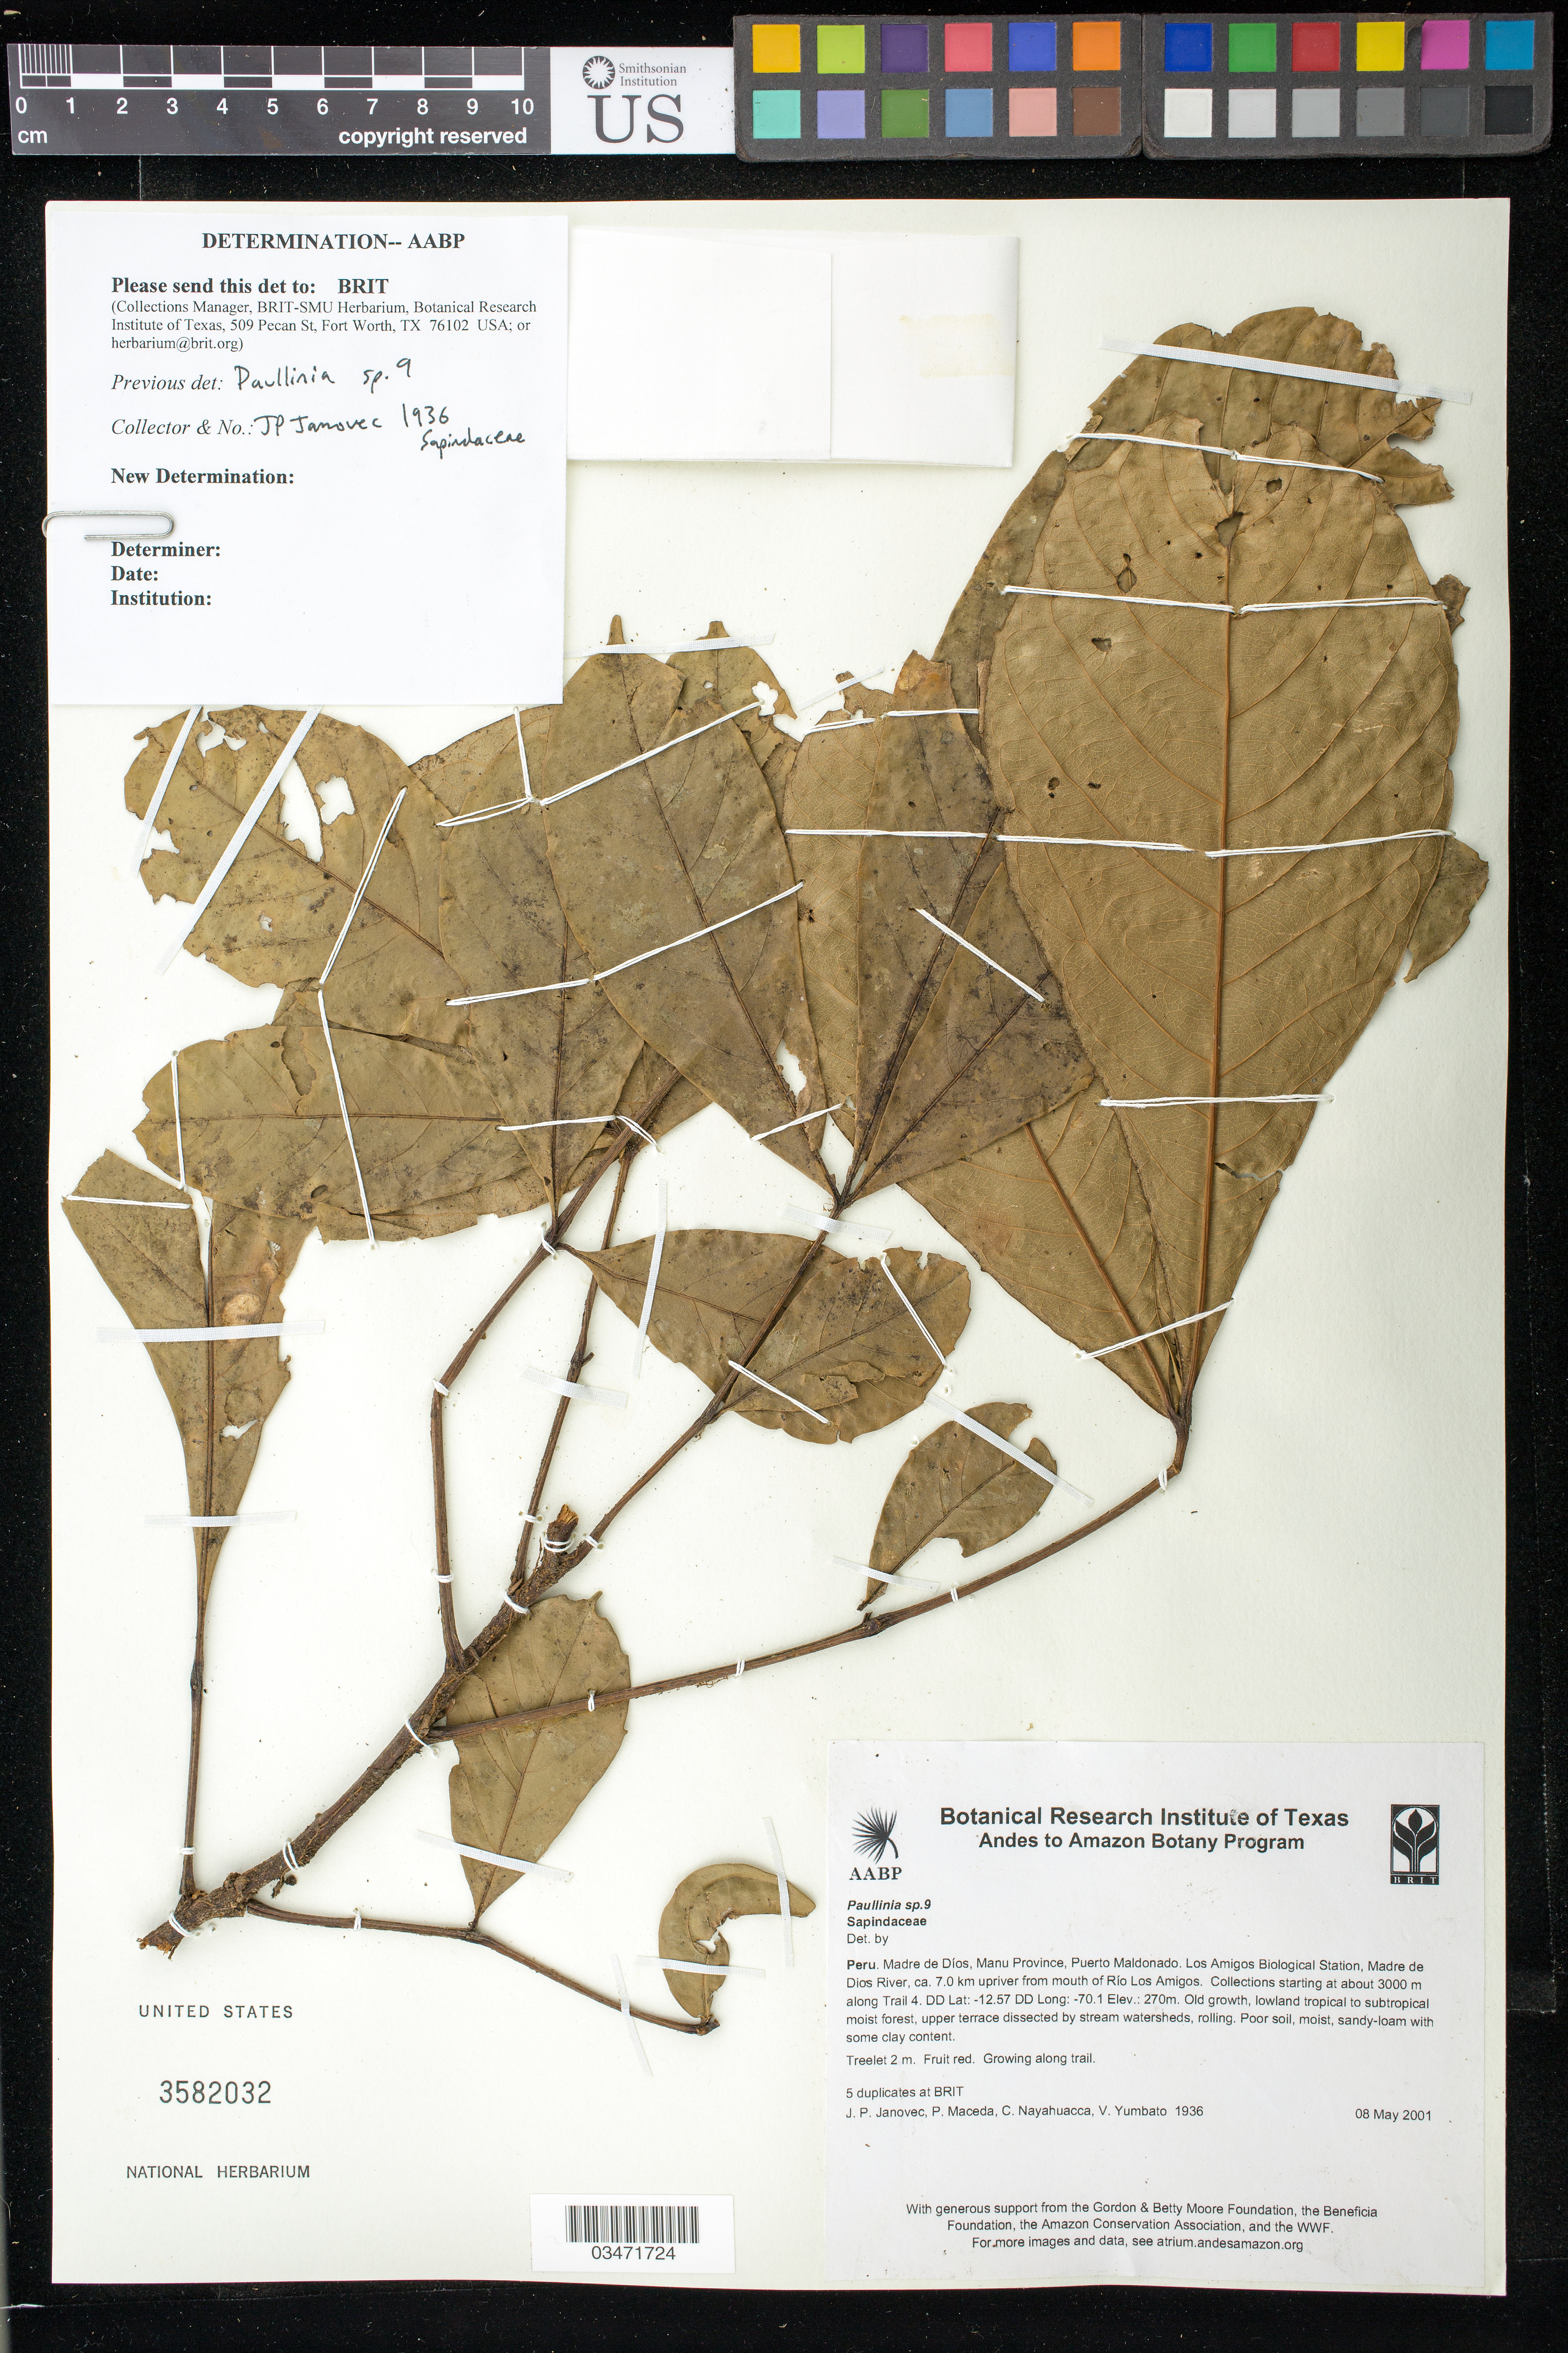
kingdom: Plantae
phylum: Tracheophyta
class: Magnoliopsida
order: Sapindales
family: Sapindaceae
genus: Paullinia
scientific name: Paullinia cuneata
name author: Radlk.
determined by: Acevedo-Rodriguez, P., (US), Smithsonian Institution - National Museum of Natural History (UNITED STATES)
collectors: J. P. Janovec, P. Maceda, C. Nayahuacca & V. Yumbato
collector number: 1936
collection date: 2001-05-08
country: Peru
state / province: Madre de Dios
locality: Manu Province, Puerto Maldonado. Los Amigos Biological Station, Madre de Dios River, ca. 7 km upriver from mouth of Rio Los Amigos, about 3000 m along Trail 4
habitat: Old growth, lowland tropical to subropical moist forest, upper terrace dissected by stream watersheds, rolling. Poor soil, moist, sandy-loam with some clay content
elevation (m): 270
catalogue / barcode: US 3582032